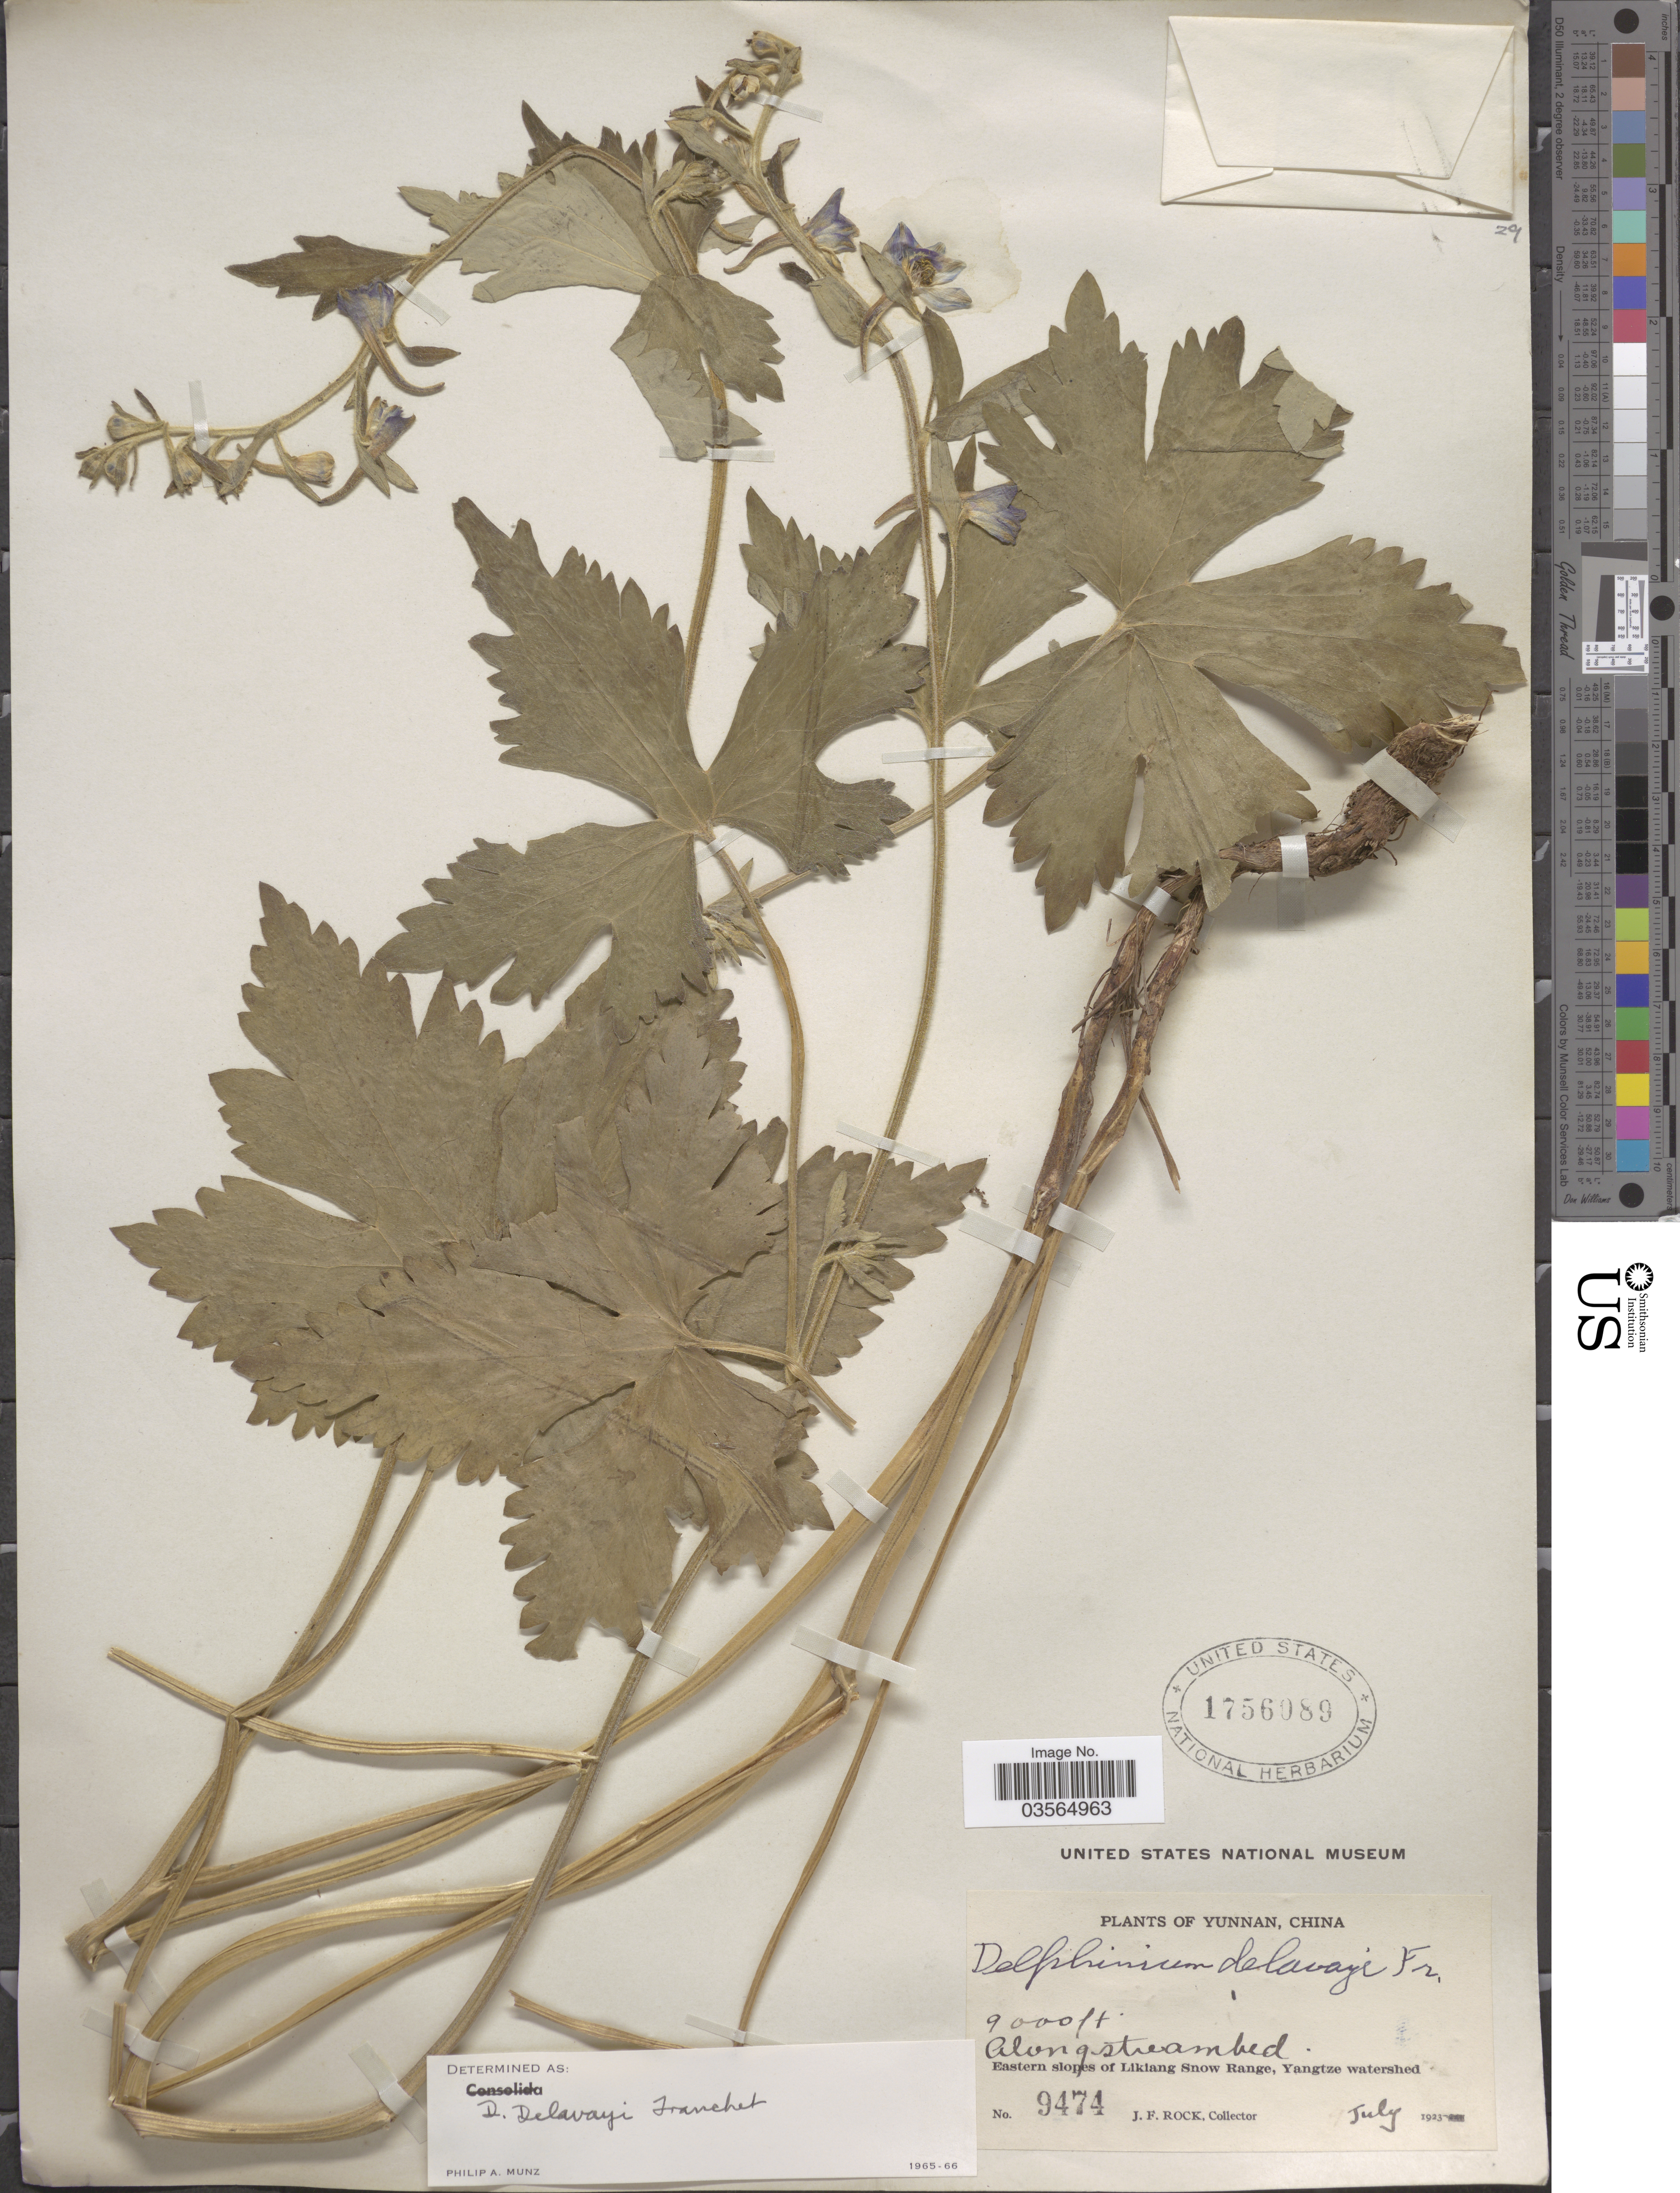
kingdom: Plantae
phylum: Tracheophyta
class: Magnoliopsida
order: Ranunculales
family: Ranunculaceae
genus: Delphinium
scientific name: Delphinium delavayi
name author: Franch.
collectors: J. Rock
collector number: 9474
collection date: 1923-07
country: China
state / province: Yunnan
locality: Along streambed. Eastern slopes of Likiang Snow Range, Yangtze watershed.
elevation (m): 2743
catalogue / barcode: US 1756089